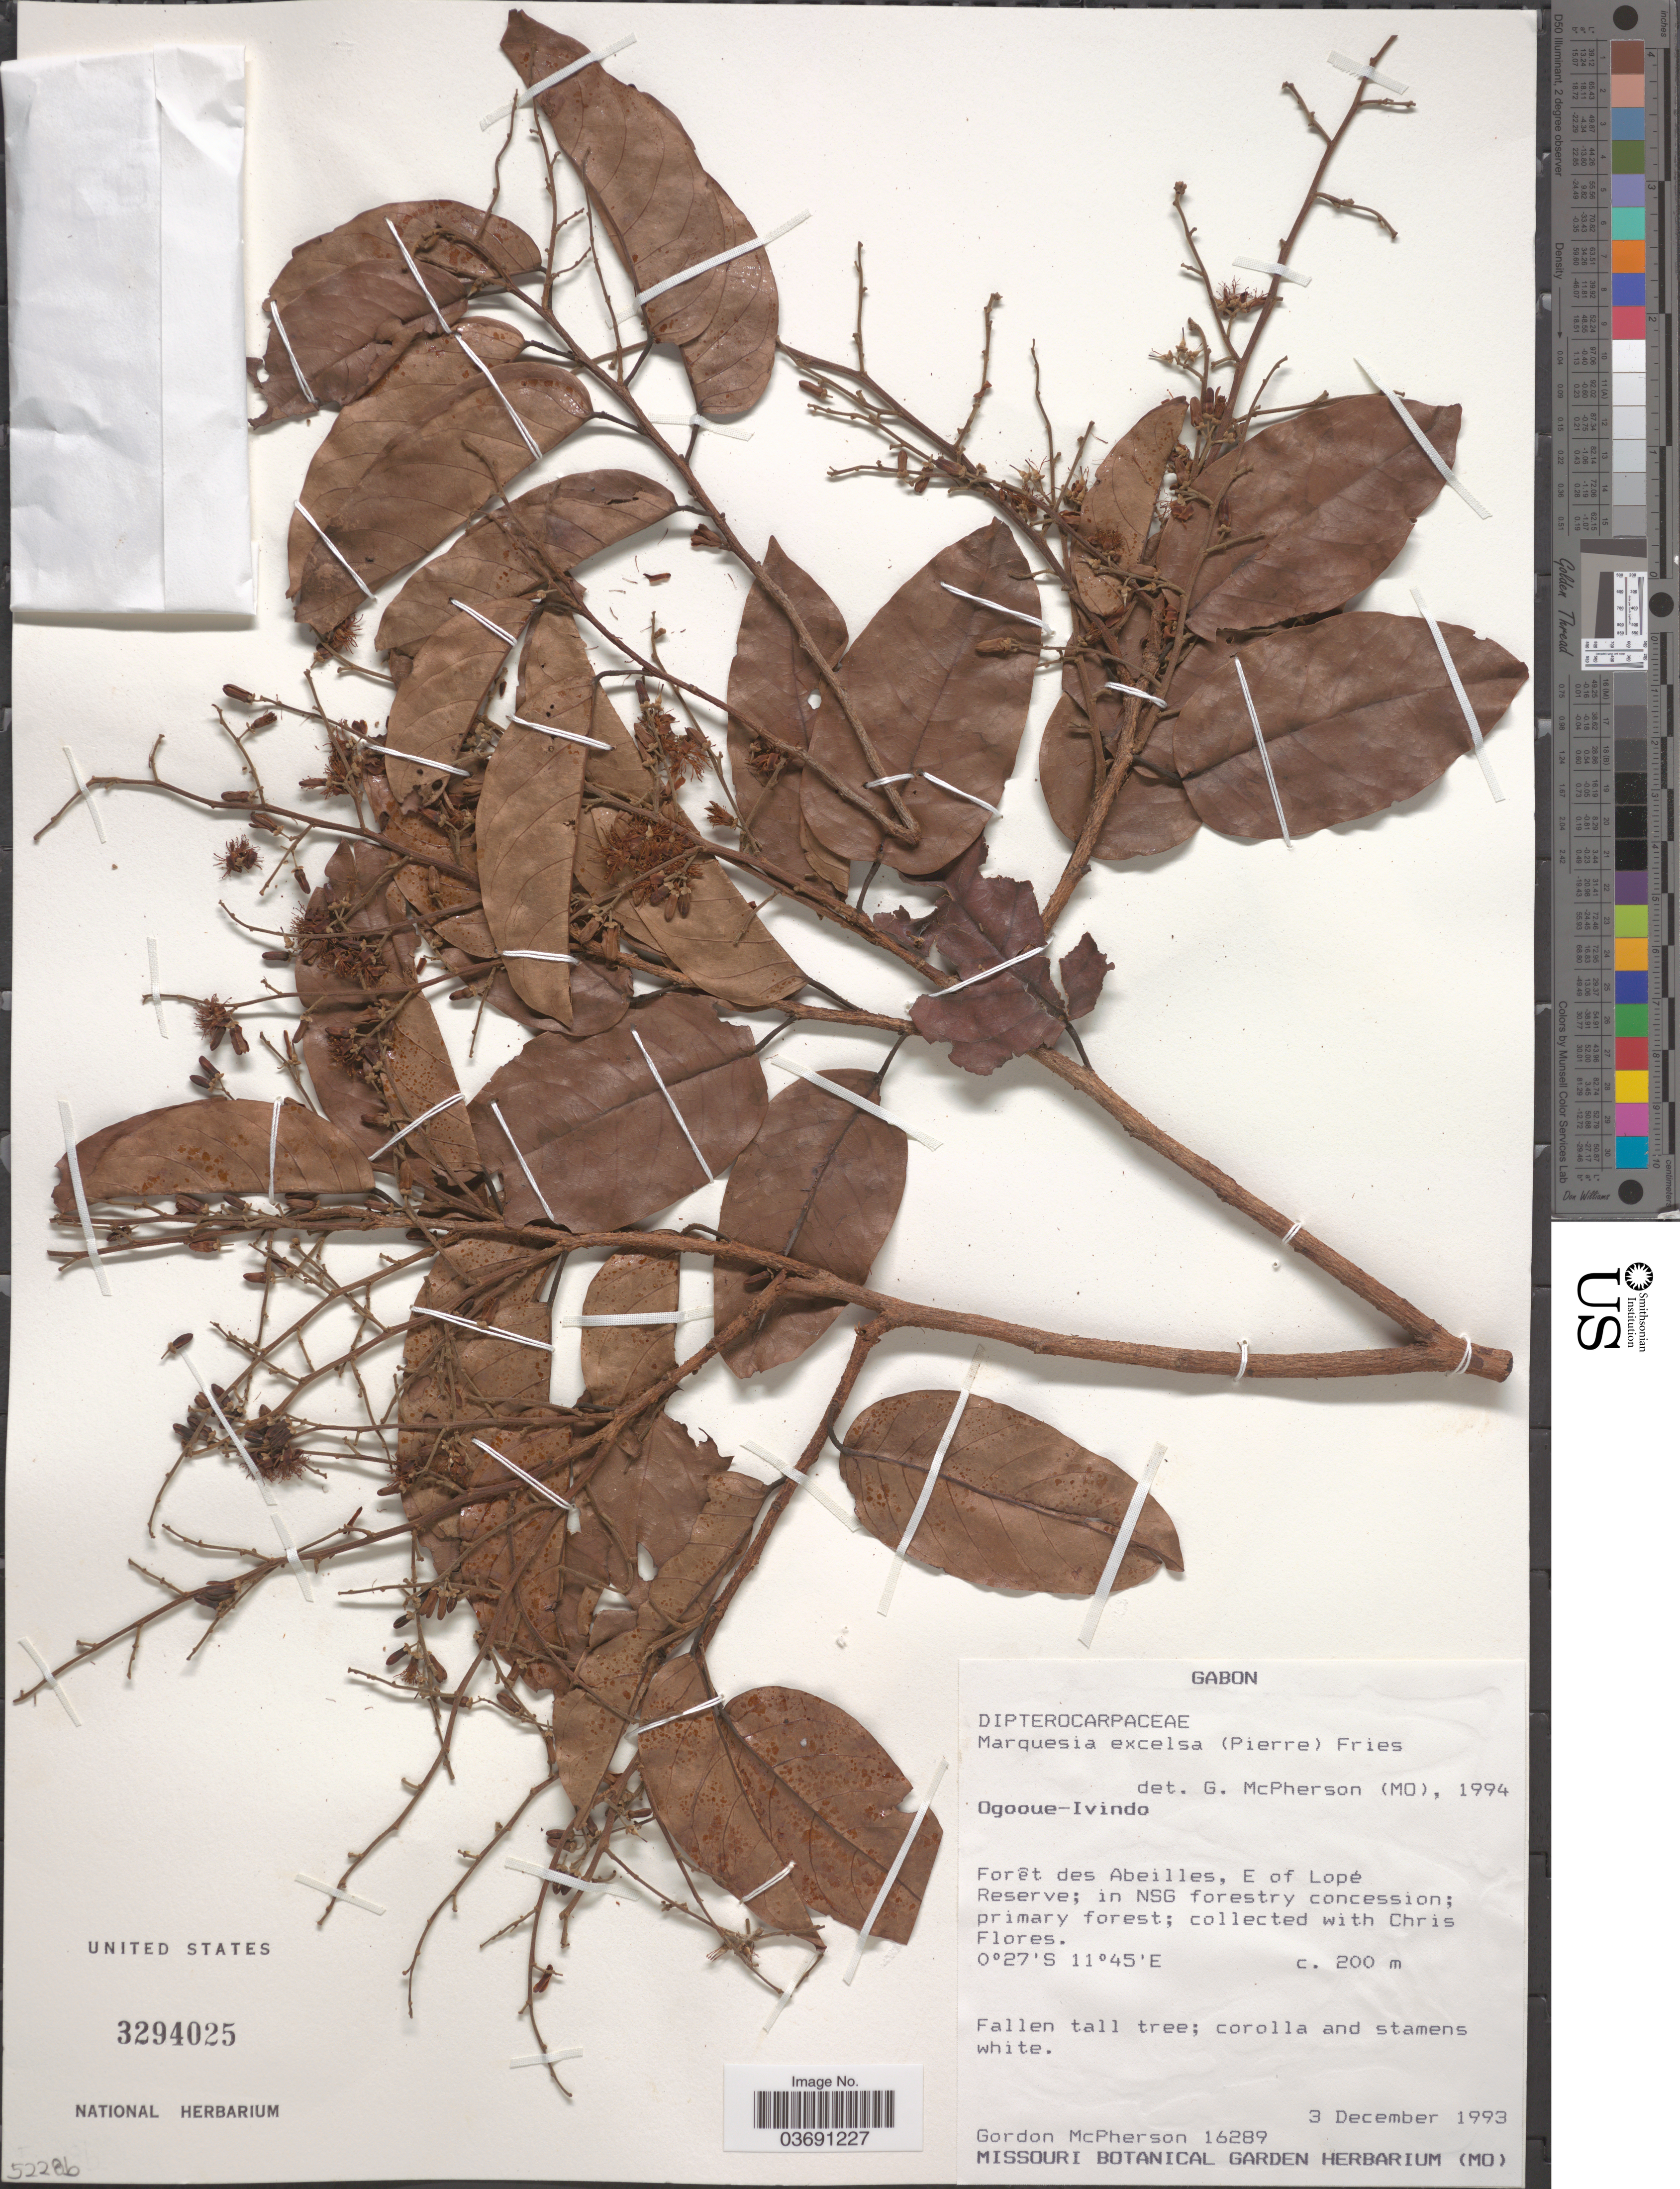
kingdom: Plantae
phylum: Tracheophyta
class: Magnoliopsida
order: Malvales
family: Dipterocarpaceae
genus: Marquesia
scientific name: Marquesia excelsa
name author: R.E. Fr.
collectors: G. McPherson & C. Flores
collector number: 16289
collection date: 1993-12-03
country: Gabon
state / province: Ogooue-Ivindo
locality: Forêt des Abeilles, E of Lopé Reserve; in NSG forestry concession.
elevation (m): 200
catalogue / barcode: US 3294025